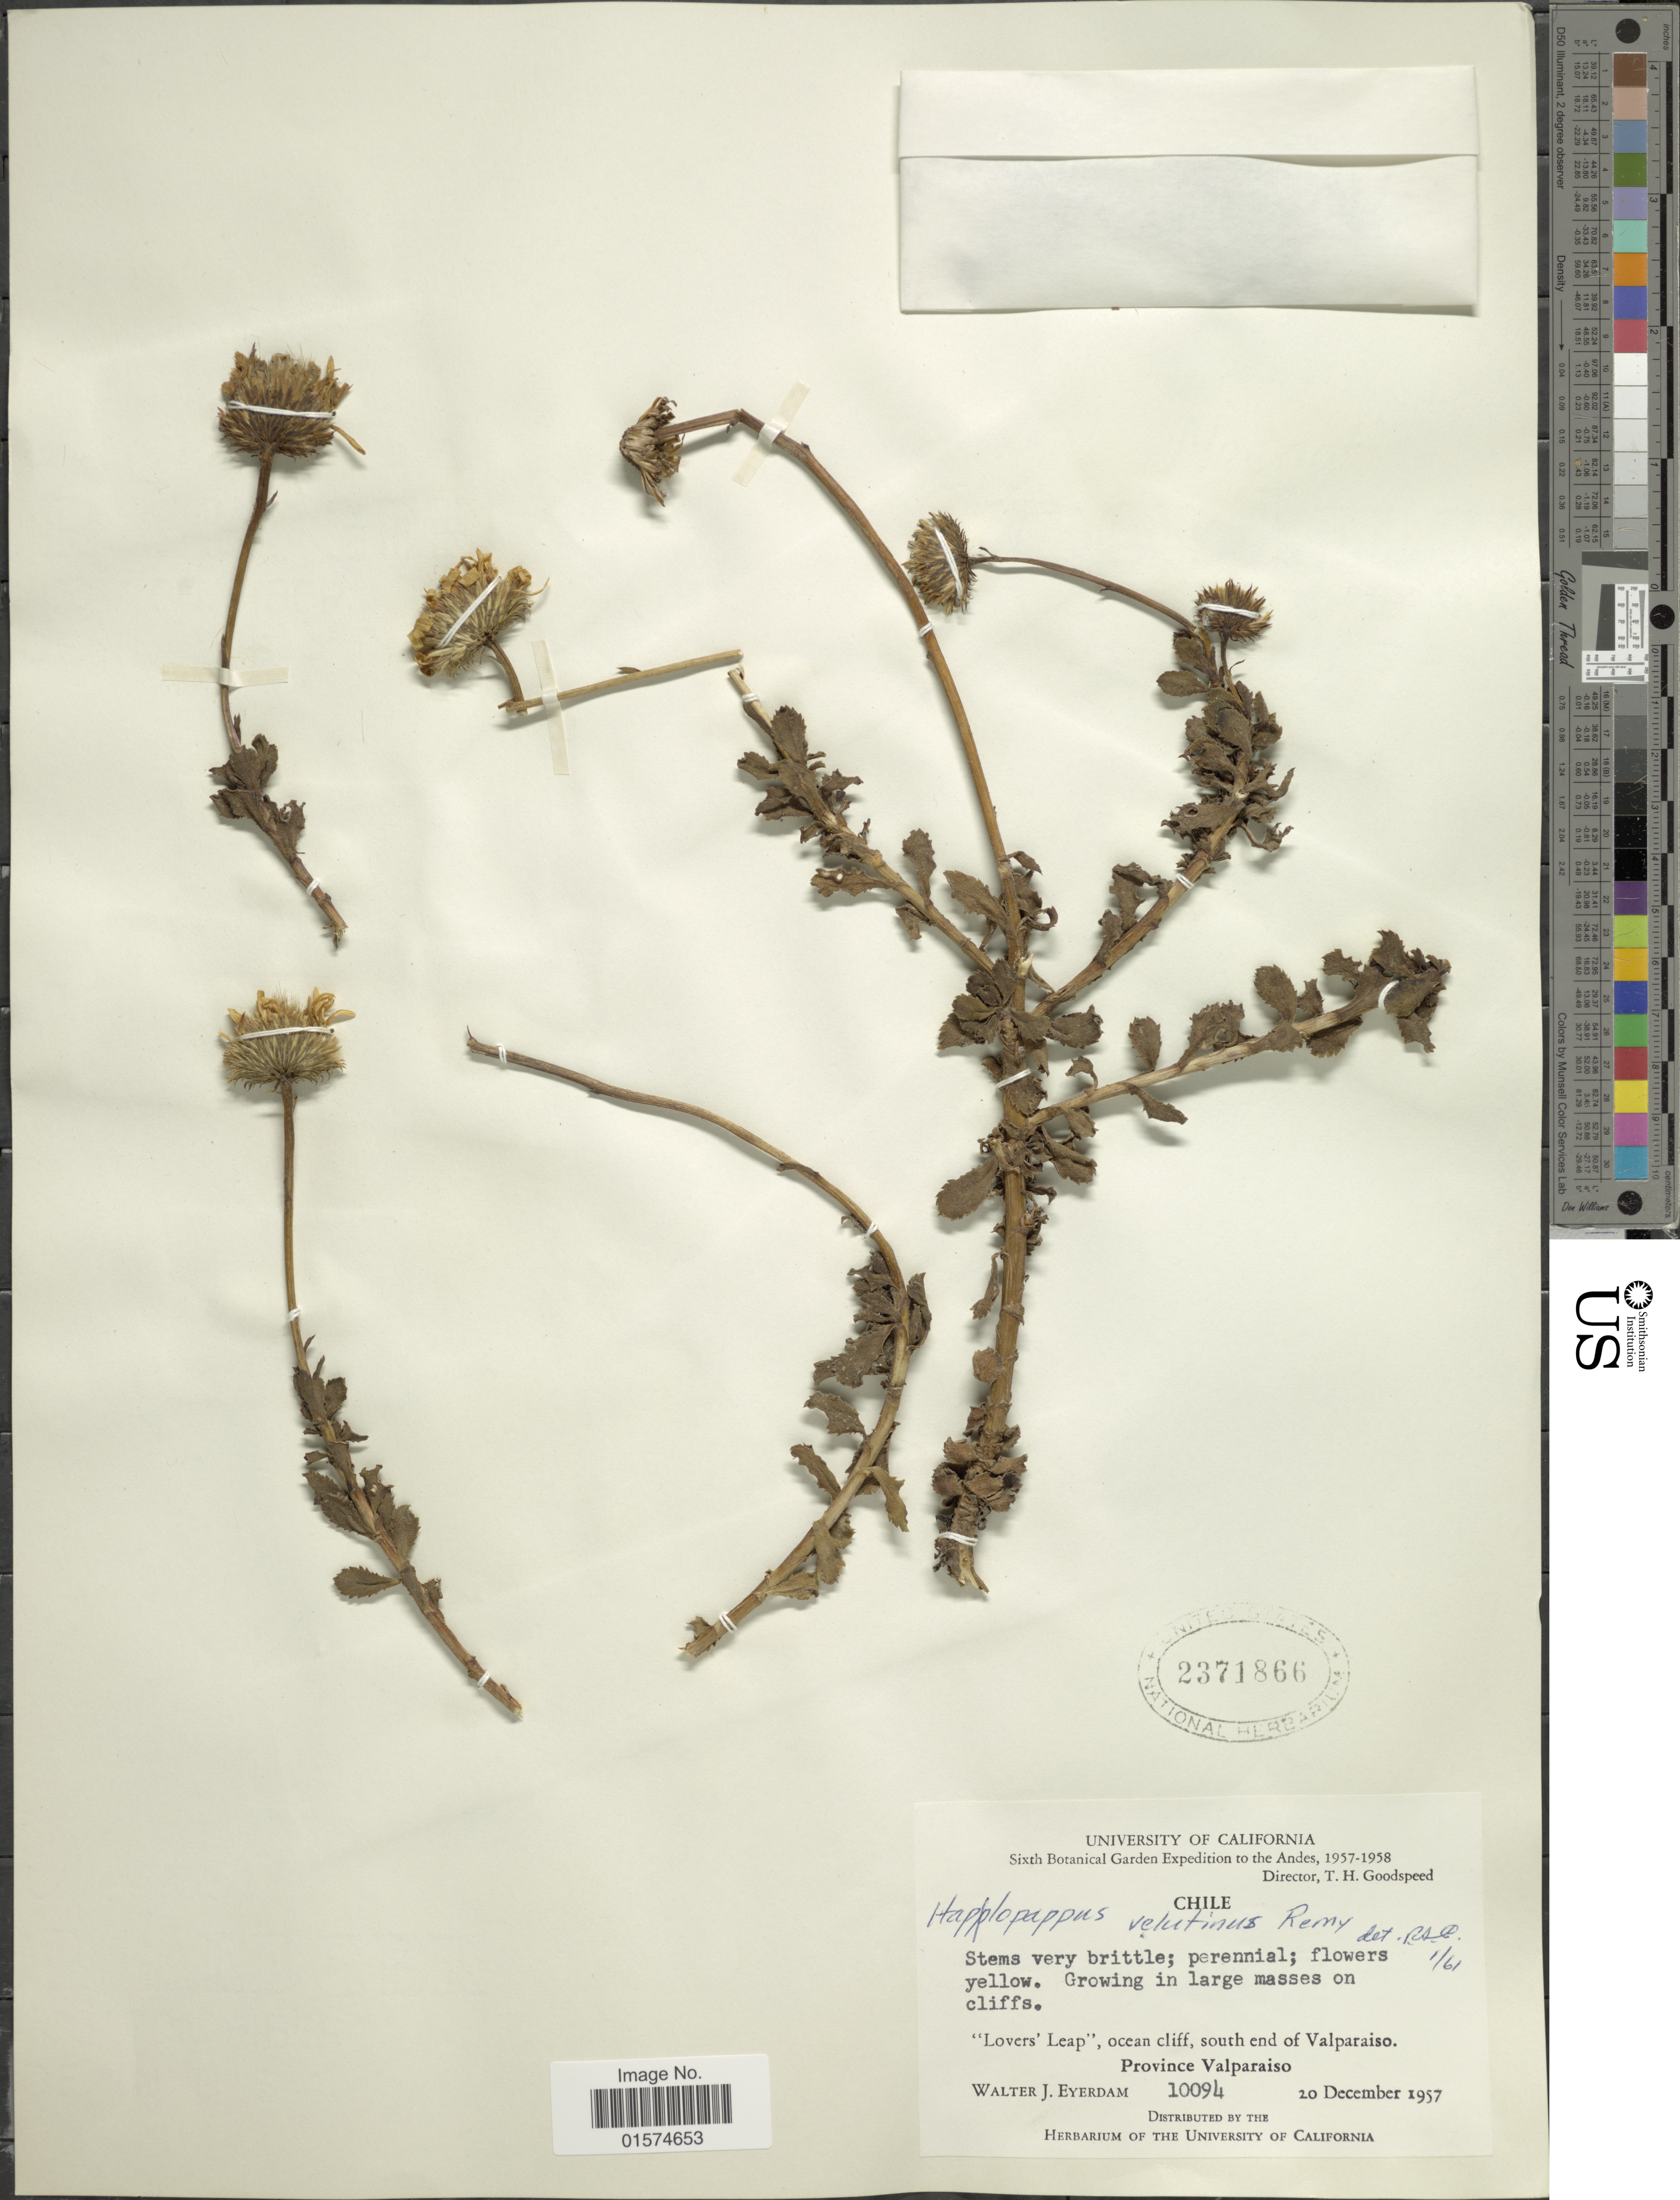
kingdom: Plantae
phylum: Tracheophyta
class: Magnoliopsida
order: Asterales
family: Asteraceae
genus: Haplopappus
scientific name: Haplopappus velutinus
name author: J. Rémy in Gay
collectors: W. J. Eyerdam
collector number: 10094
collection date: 1957-12-20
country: Chile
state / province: Valparaíso (V)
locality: Lovers Leap, ocean cliff, south end of Valparaiso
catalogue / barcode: US 2371866